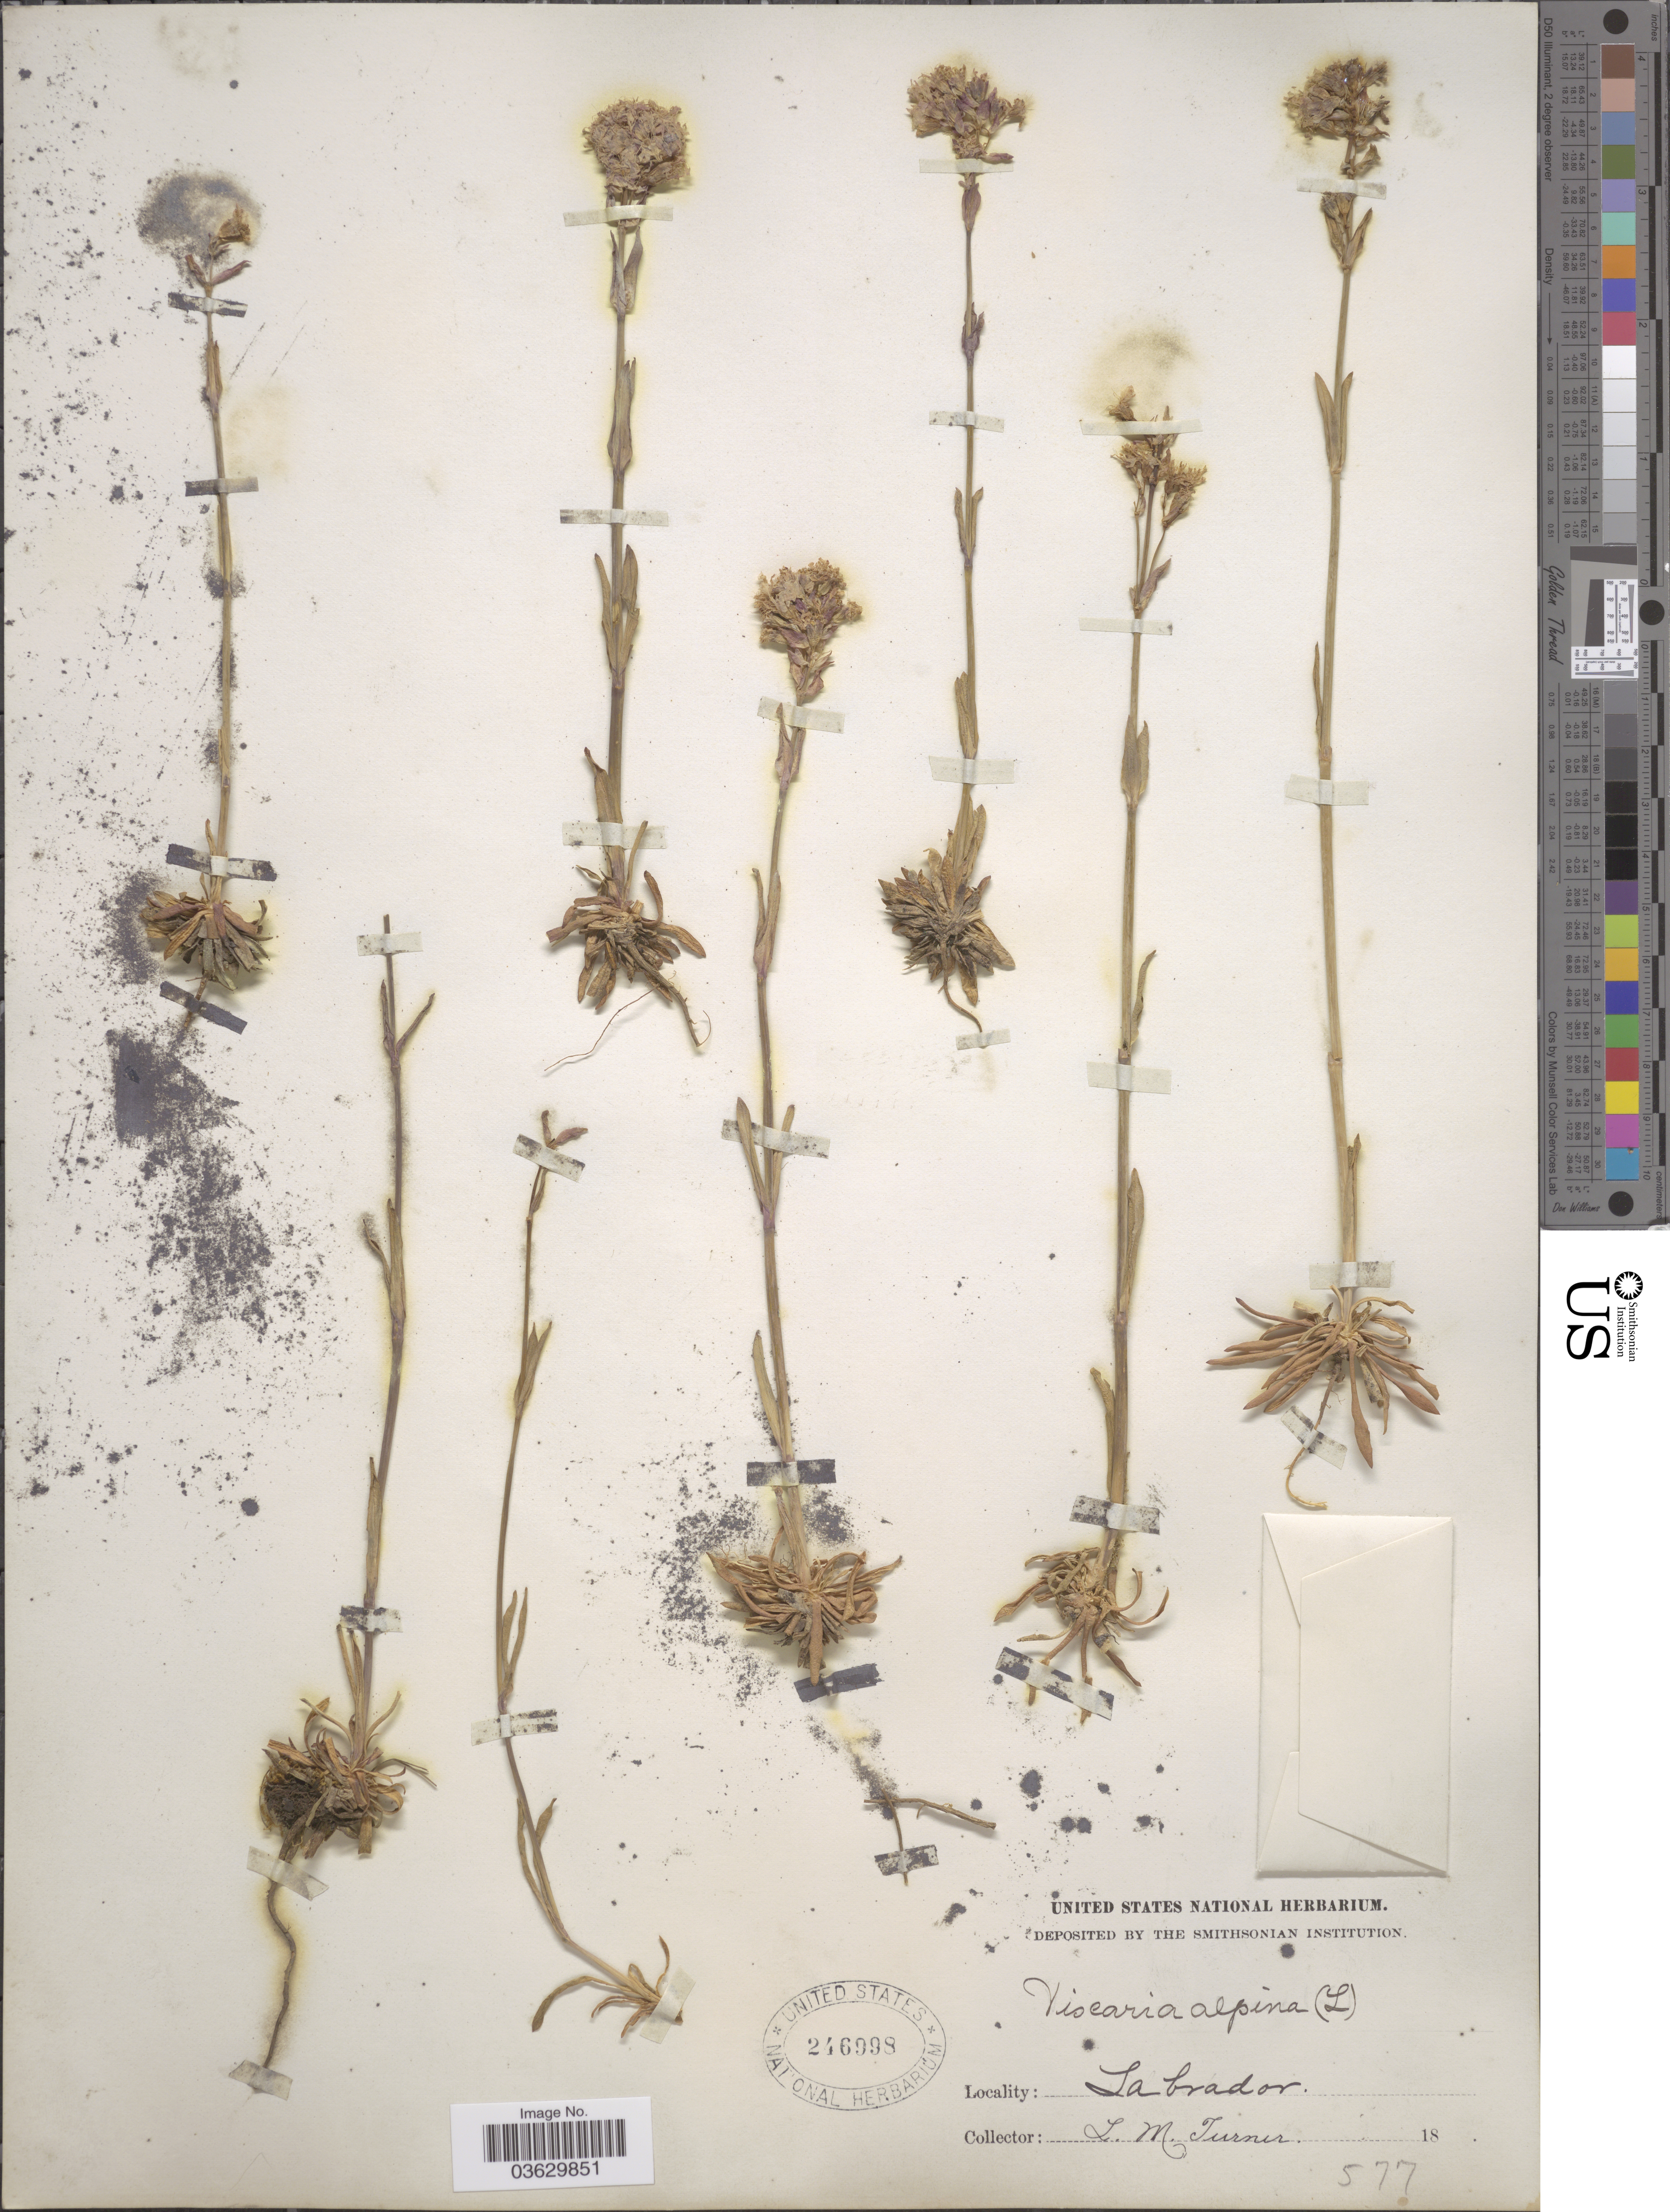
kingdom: Plantae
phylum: Tracheophyta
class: Magnoliopsida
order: Caryophyllales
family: Caryophyllaceae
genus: Viscaria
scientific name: Viscaria alpina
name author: (L.) G. Don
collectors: L. M. Turner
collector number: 577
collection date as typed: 18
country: Canada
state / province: Newfoundland and Labrador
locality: Labrador.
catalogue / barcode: US 246998